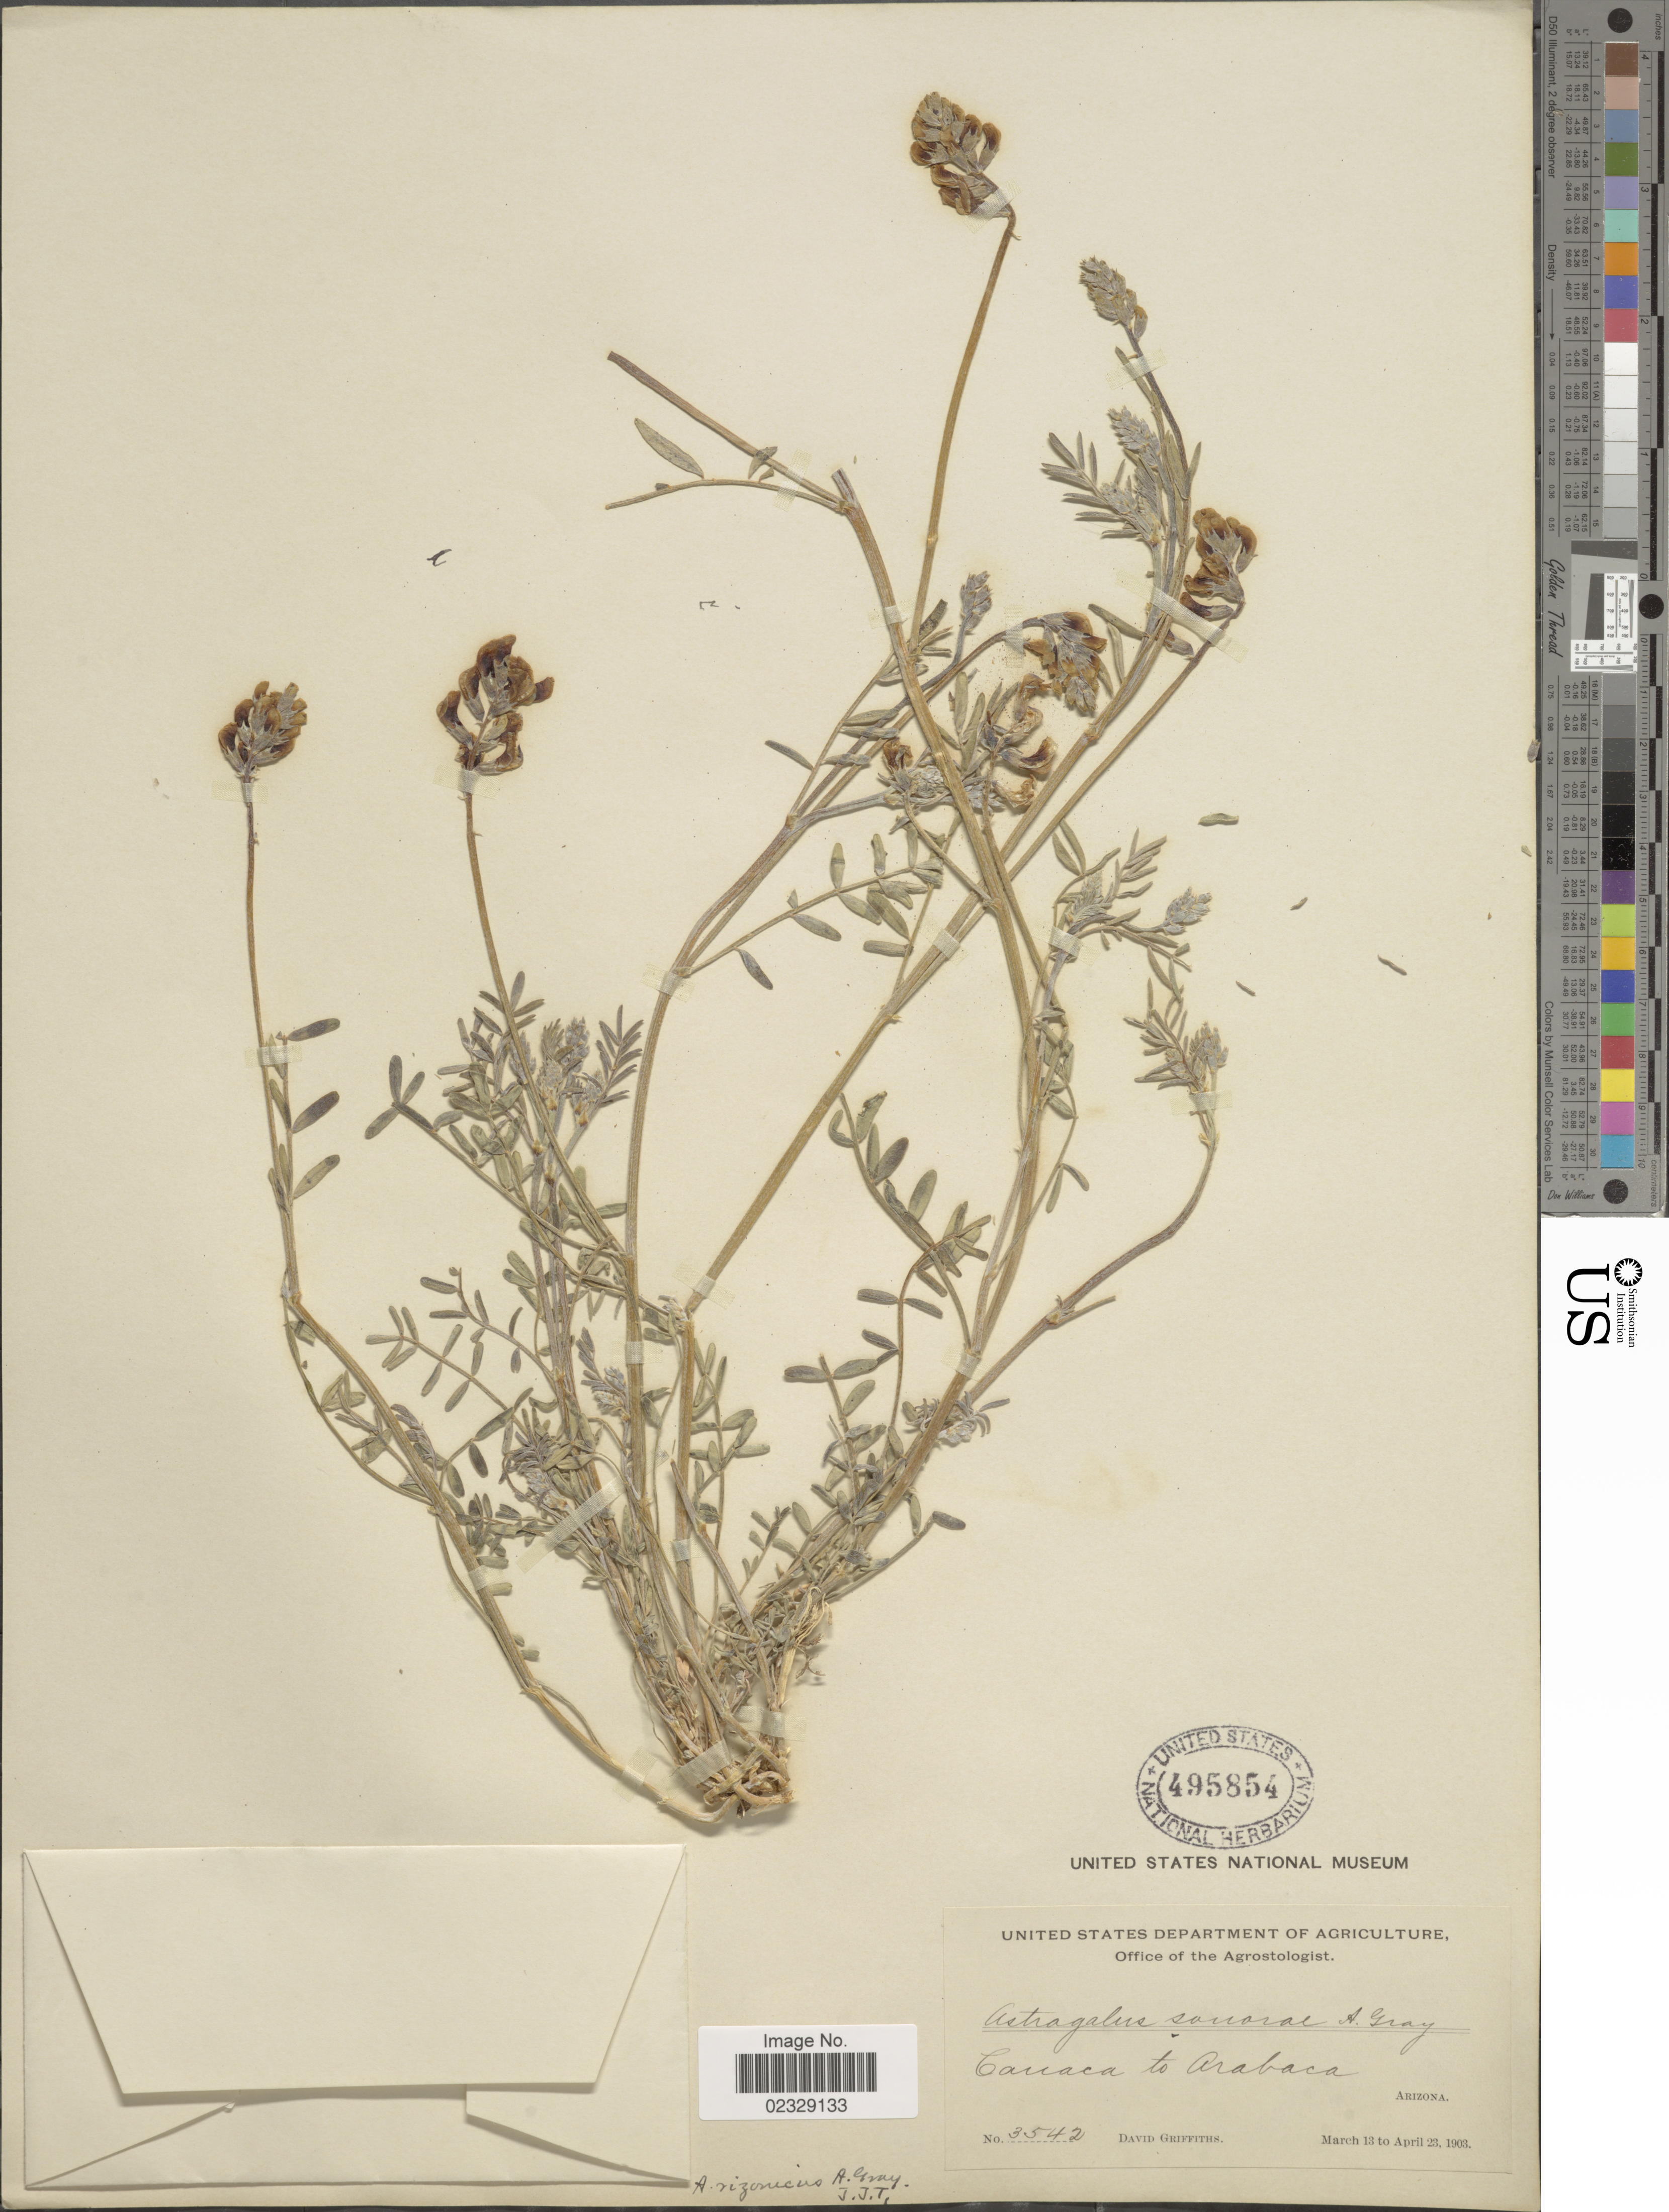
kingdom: Plantae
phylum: Tracheophyta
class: Magnoliopsida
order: Fabales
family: Fabaceae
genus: Astragalus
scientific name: Astragalus arizonicus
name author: A. Gray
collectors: D. Griffiths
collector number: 3542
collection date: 1903-03-13/1903-04-23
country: United States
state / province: Arizona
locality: Cauca to Arabaca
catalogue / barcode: US 495854